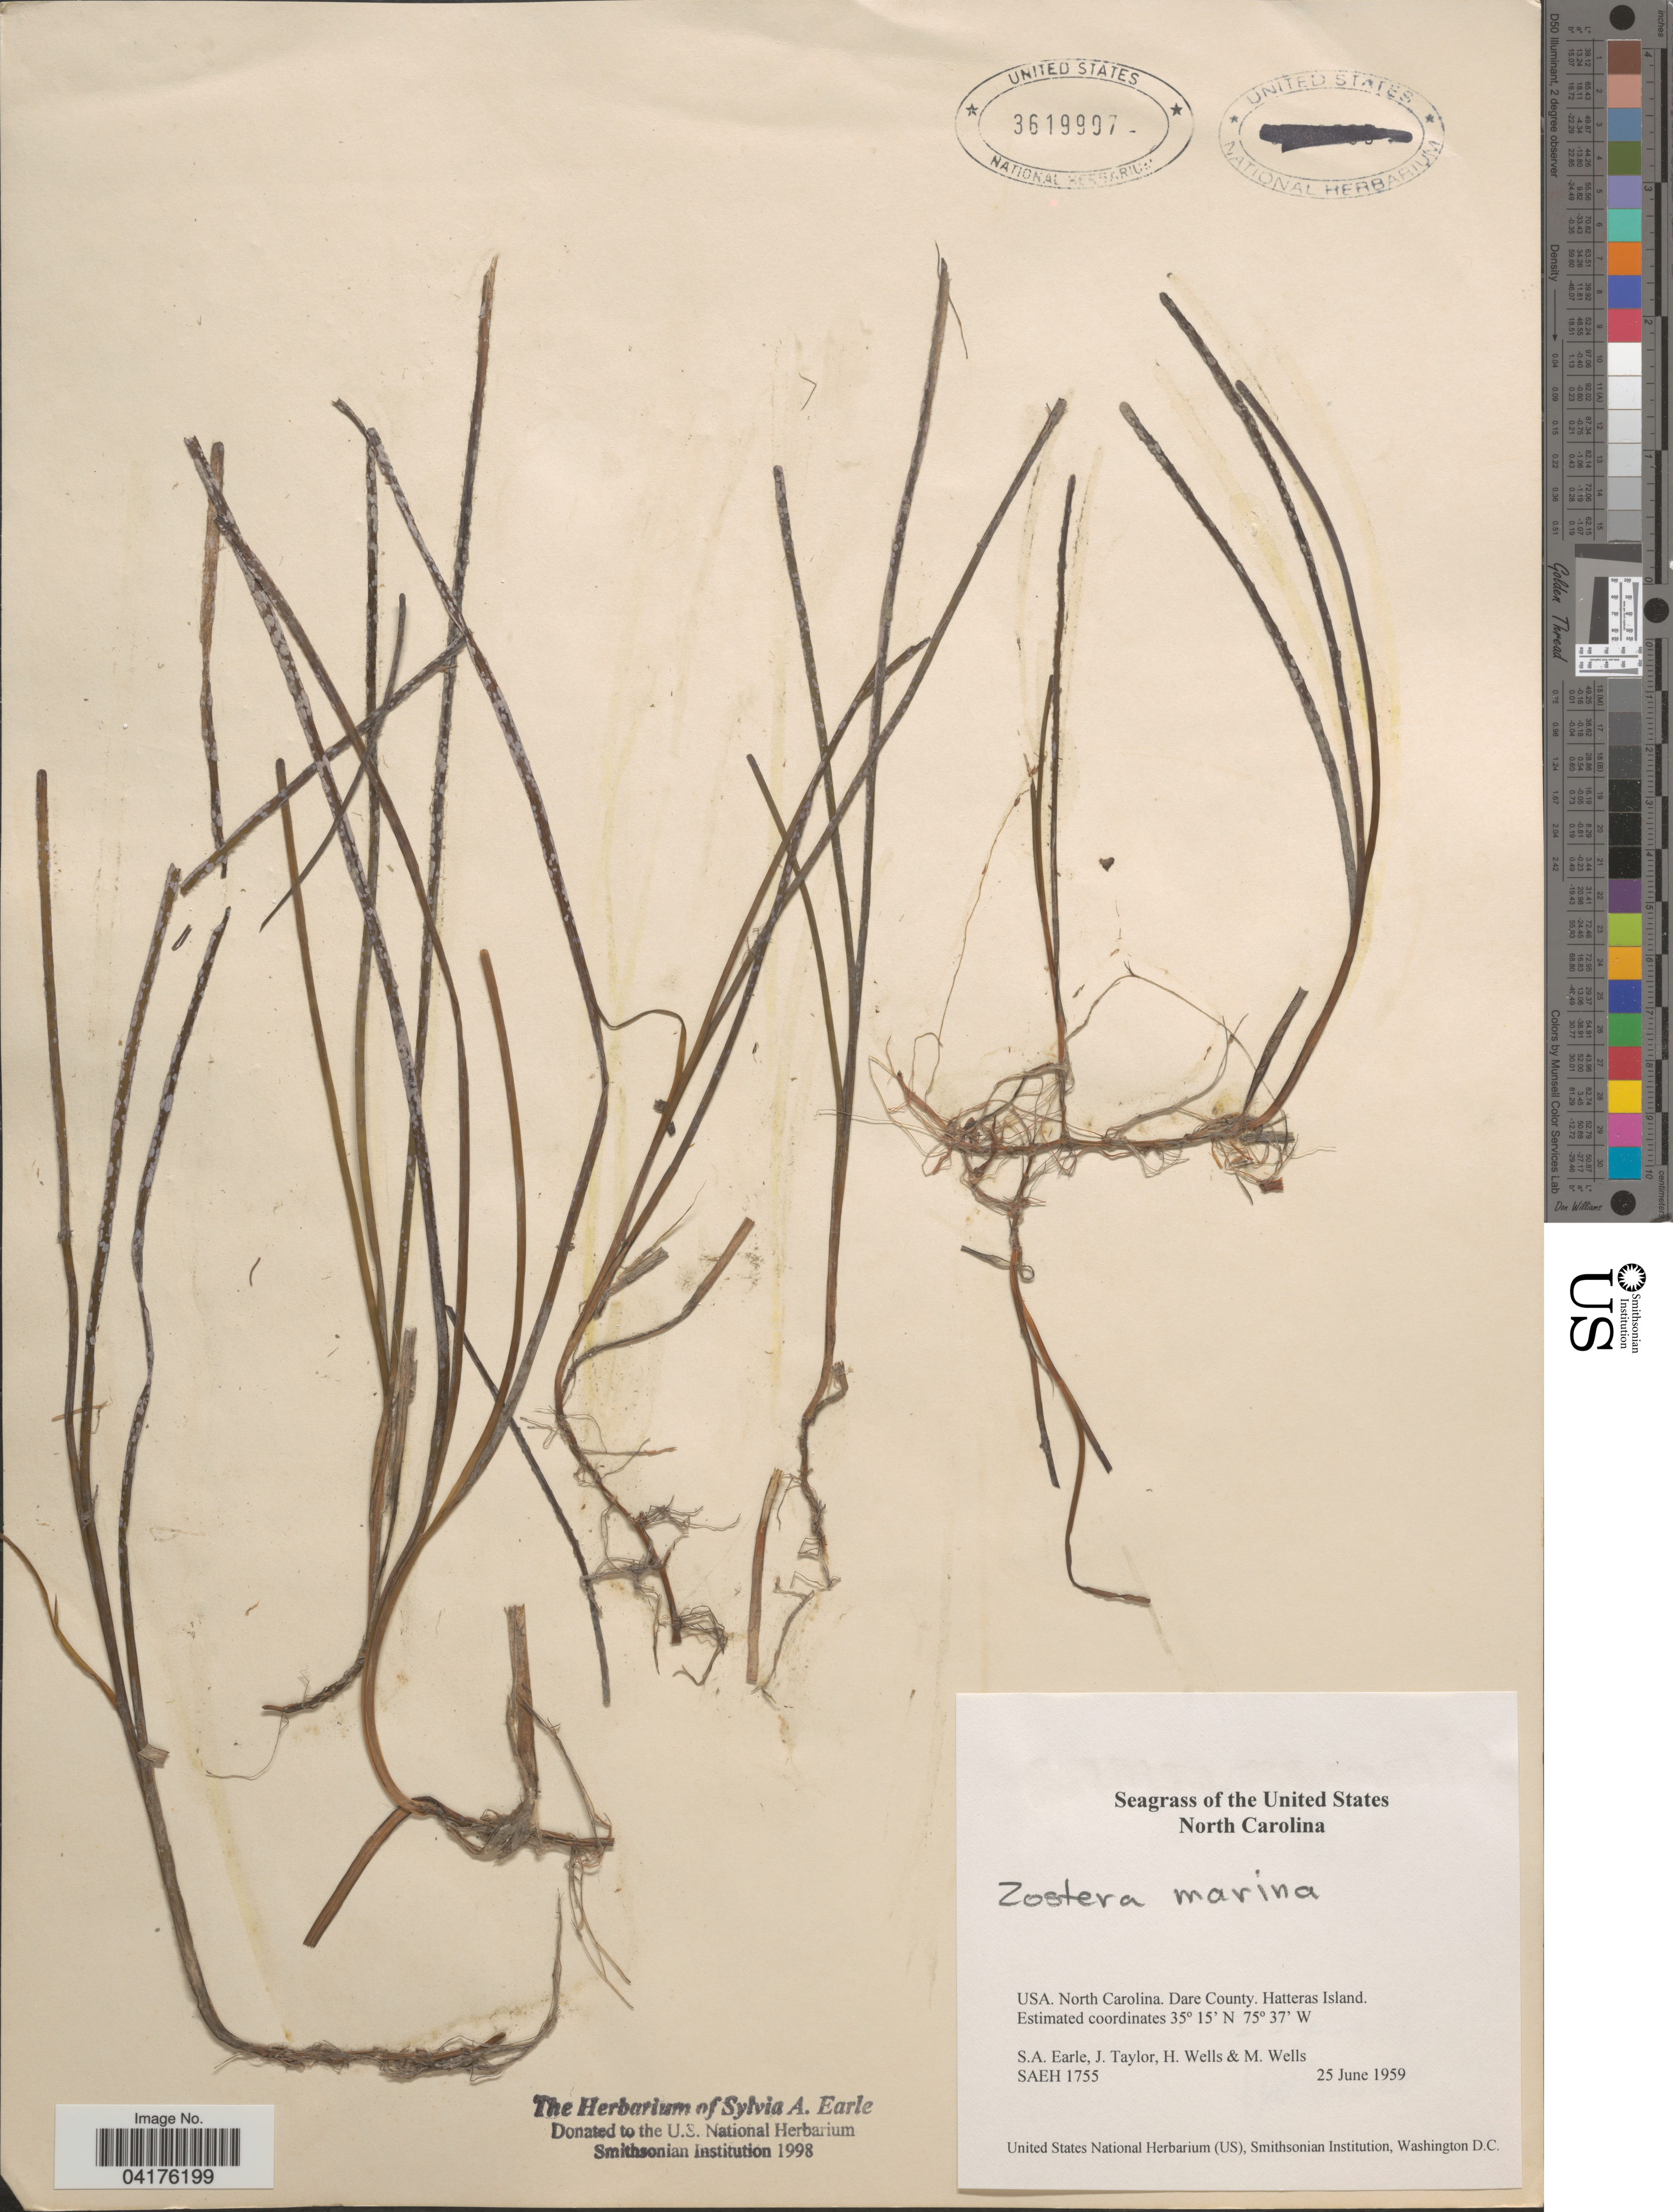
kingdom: Plantae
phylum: Tracheophyta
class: Liliopsida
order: Alismatales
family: Zosteraceae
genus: Zostera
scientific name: Zostera marina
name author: L.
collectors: S. A. Earle, J. Taylor, H. Wells & M. Wells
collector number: SAEH1755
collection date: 1959-06-25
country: United States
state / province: North Carolina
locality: Dare County. Hatteras Island.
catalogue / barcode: US 3619997